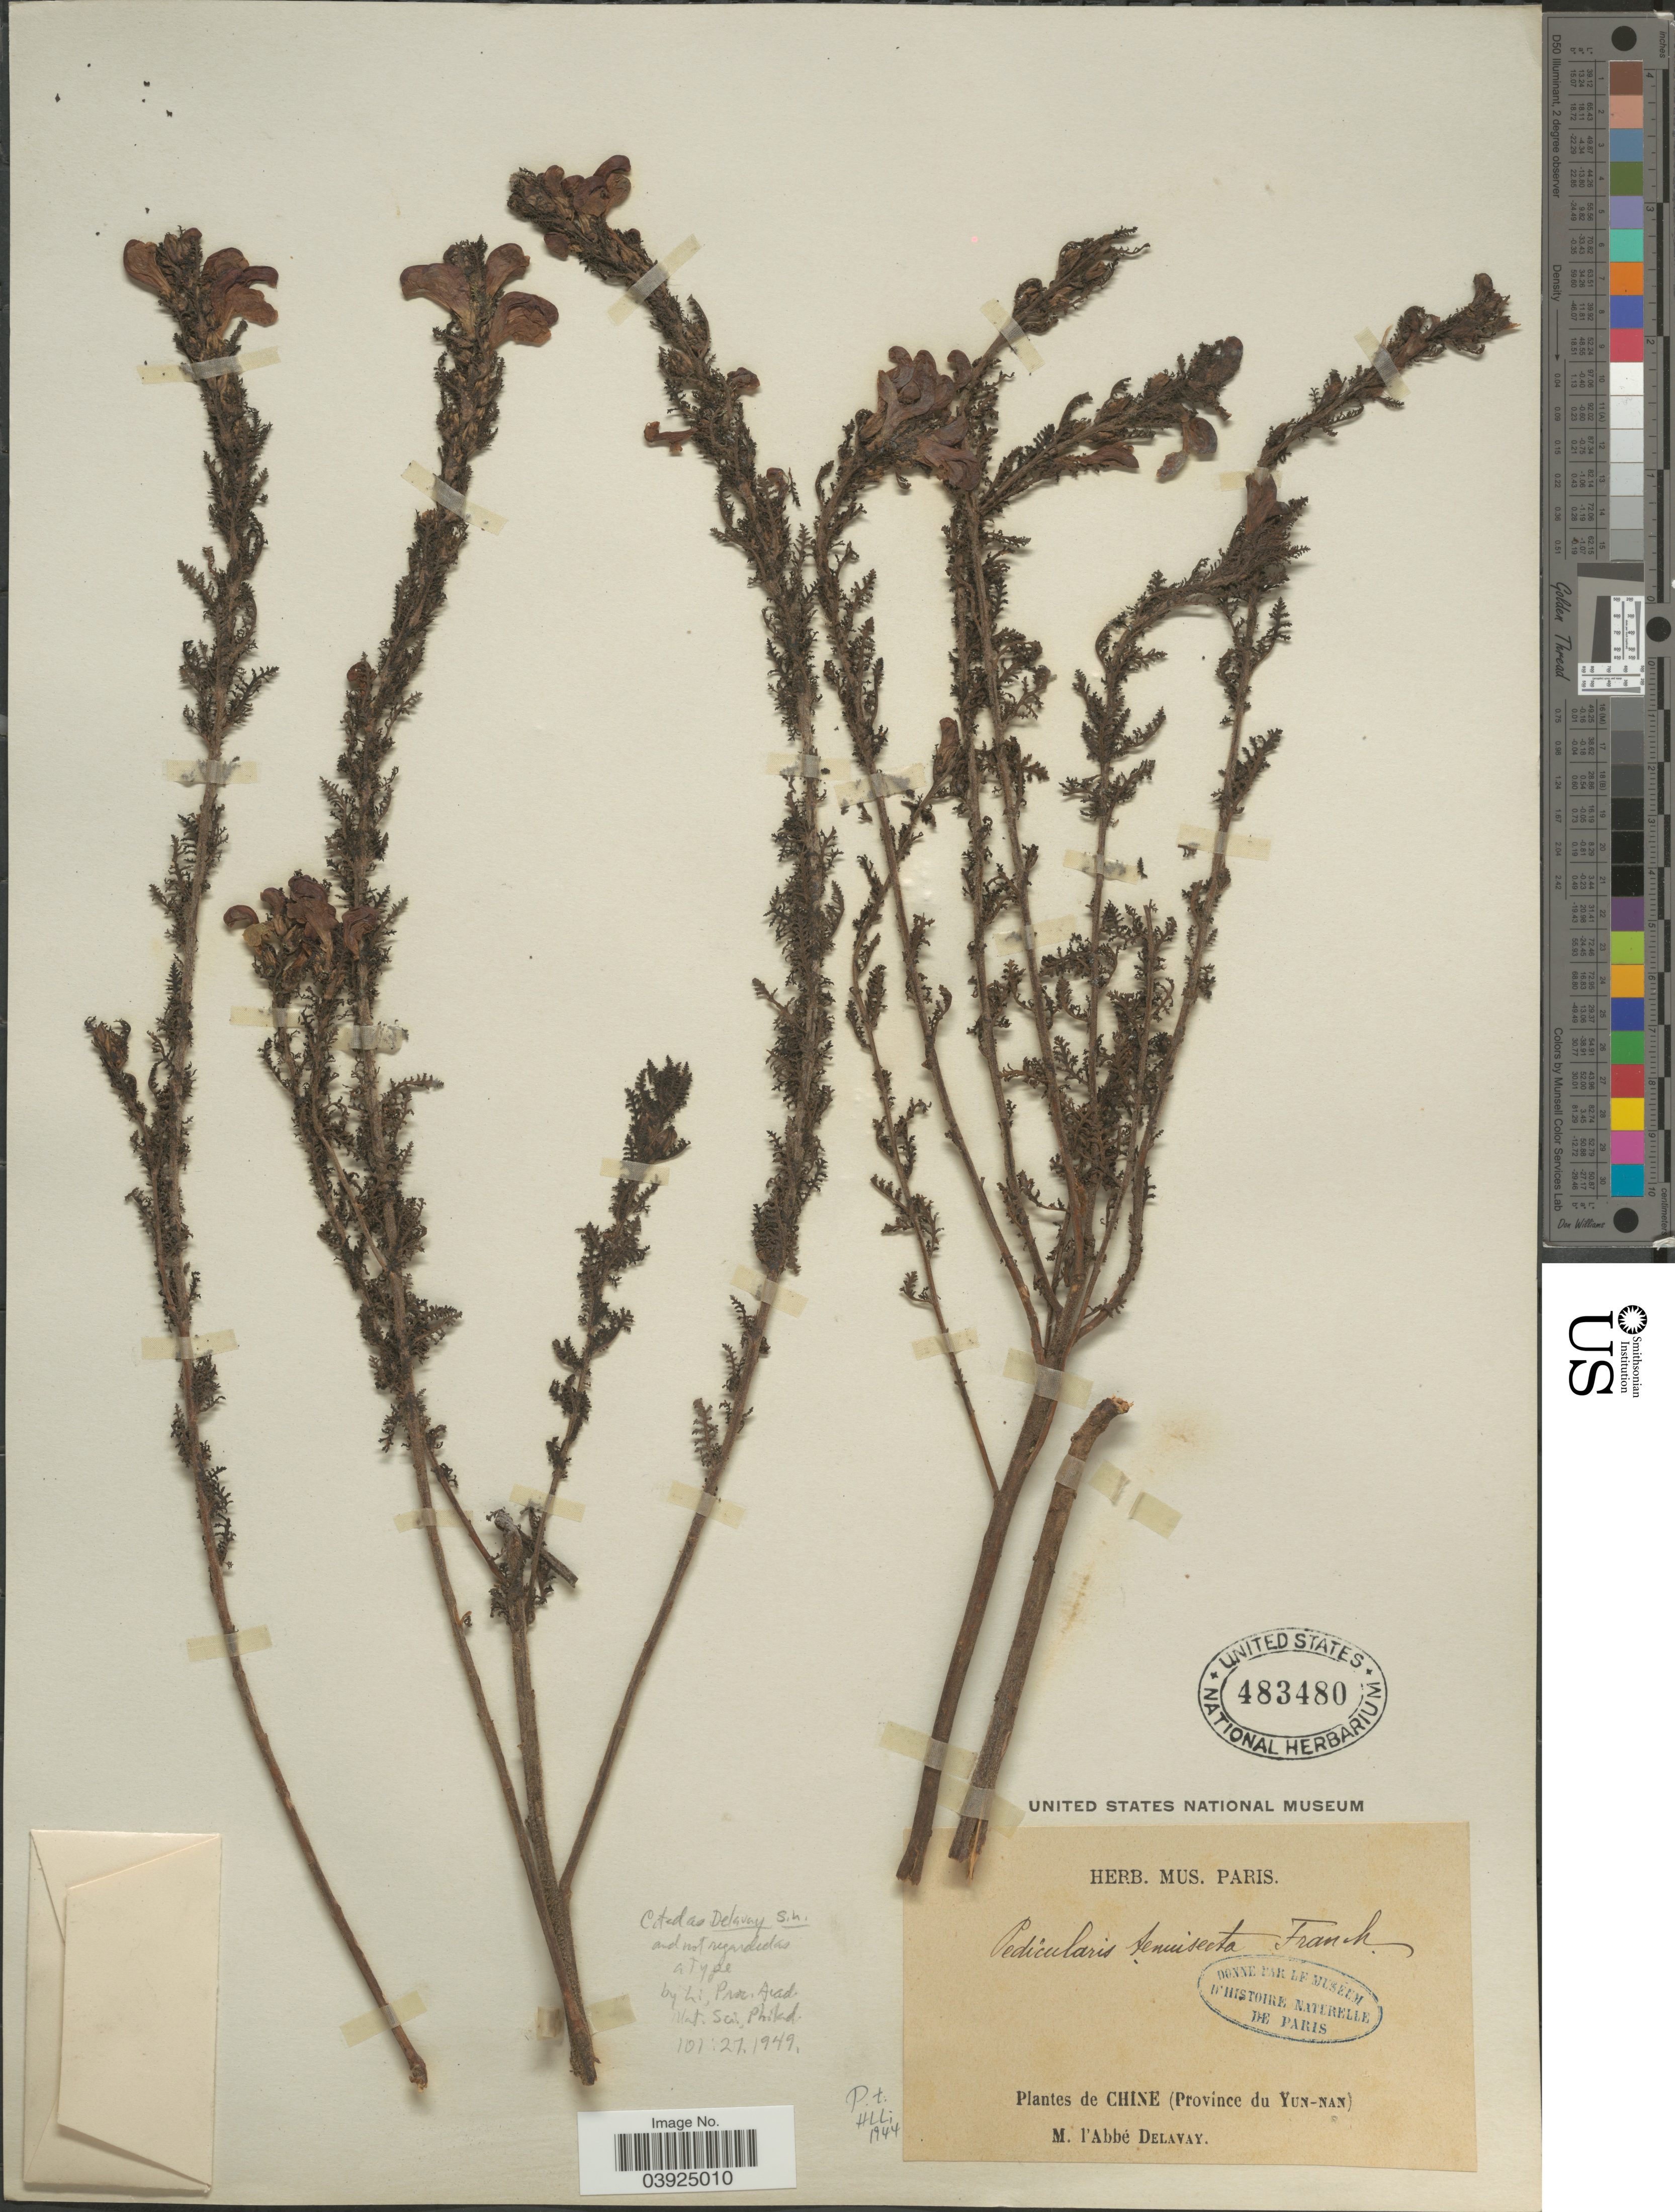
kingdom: Plantae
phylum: Tracheophyta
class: Magnoliopsida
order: Lamiales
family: Orobanchaceae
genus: Pedicularis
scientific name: Pedicularis tenuisecta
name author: Franch. ex Maxim.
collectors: P. Delavay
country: China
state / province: Yunnan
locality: (Province du Yun-nan).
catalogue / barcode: US 483480